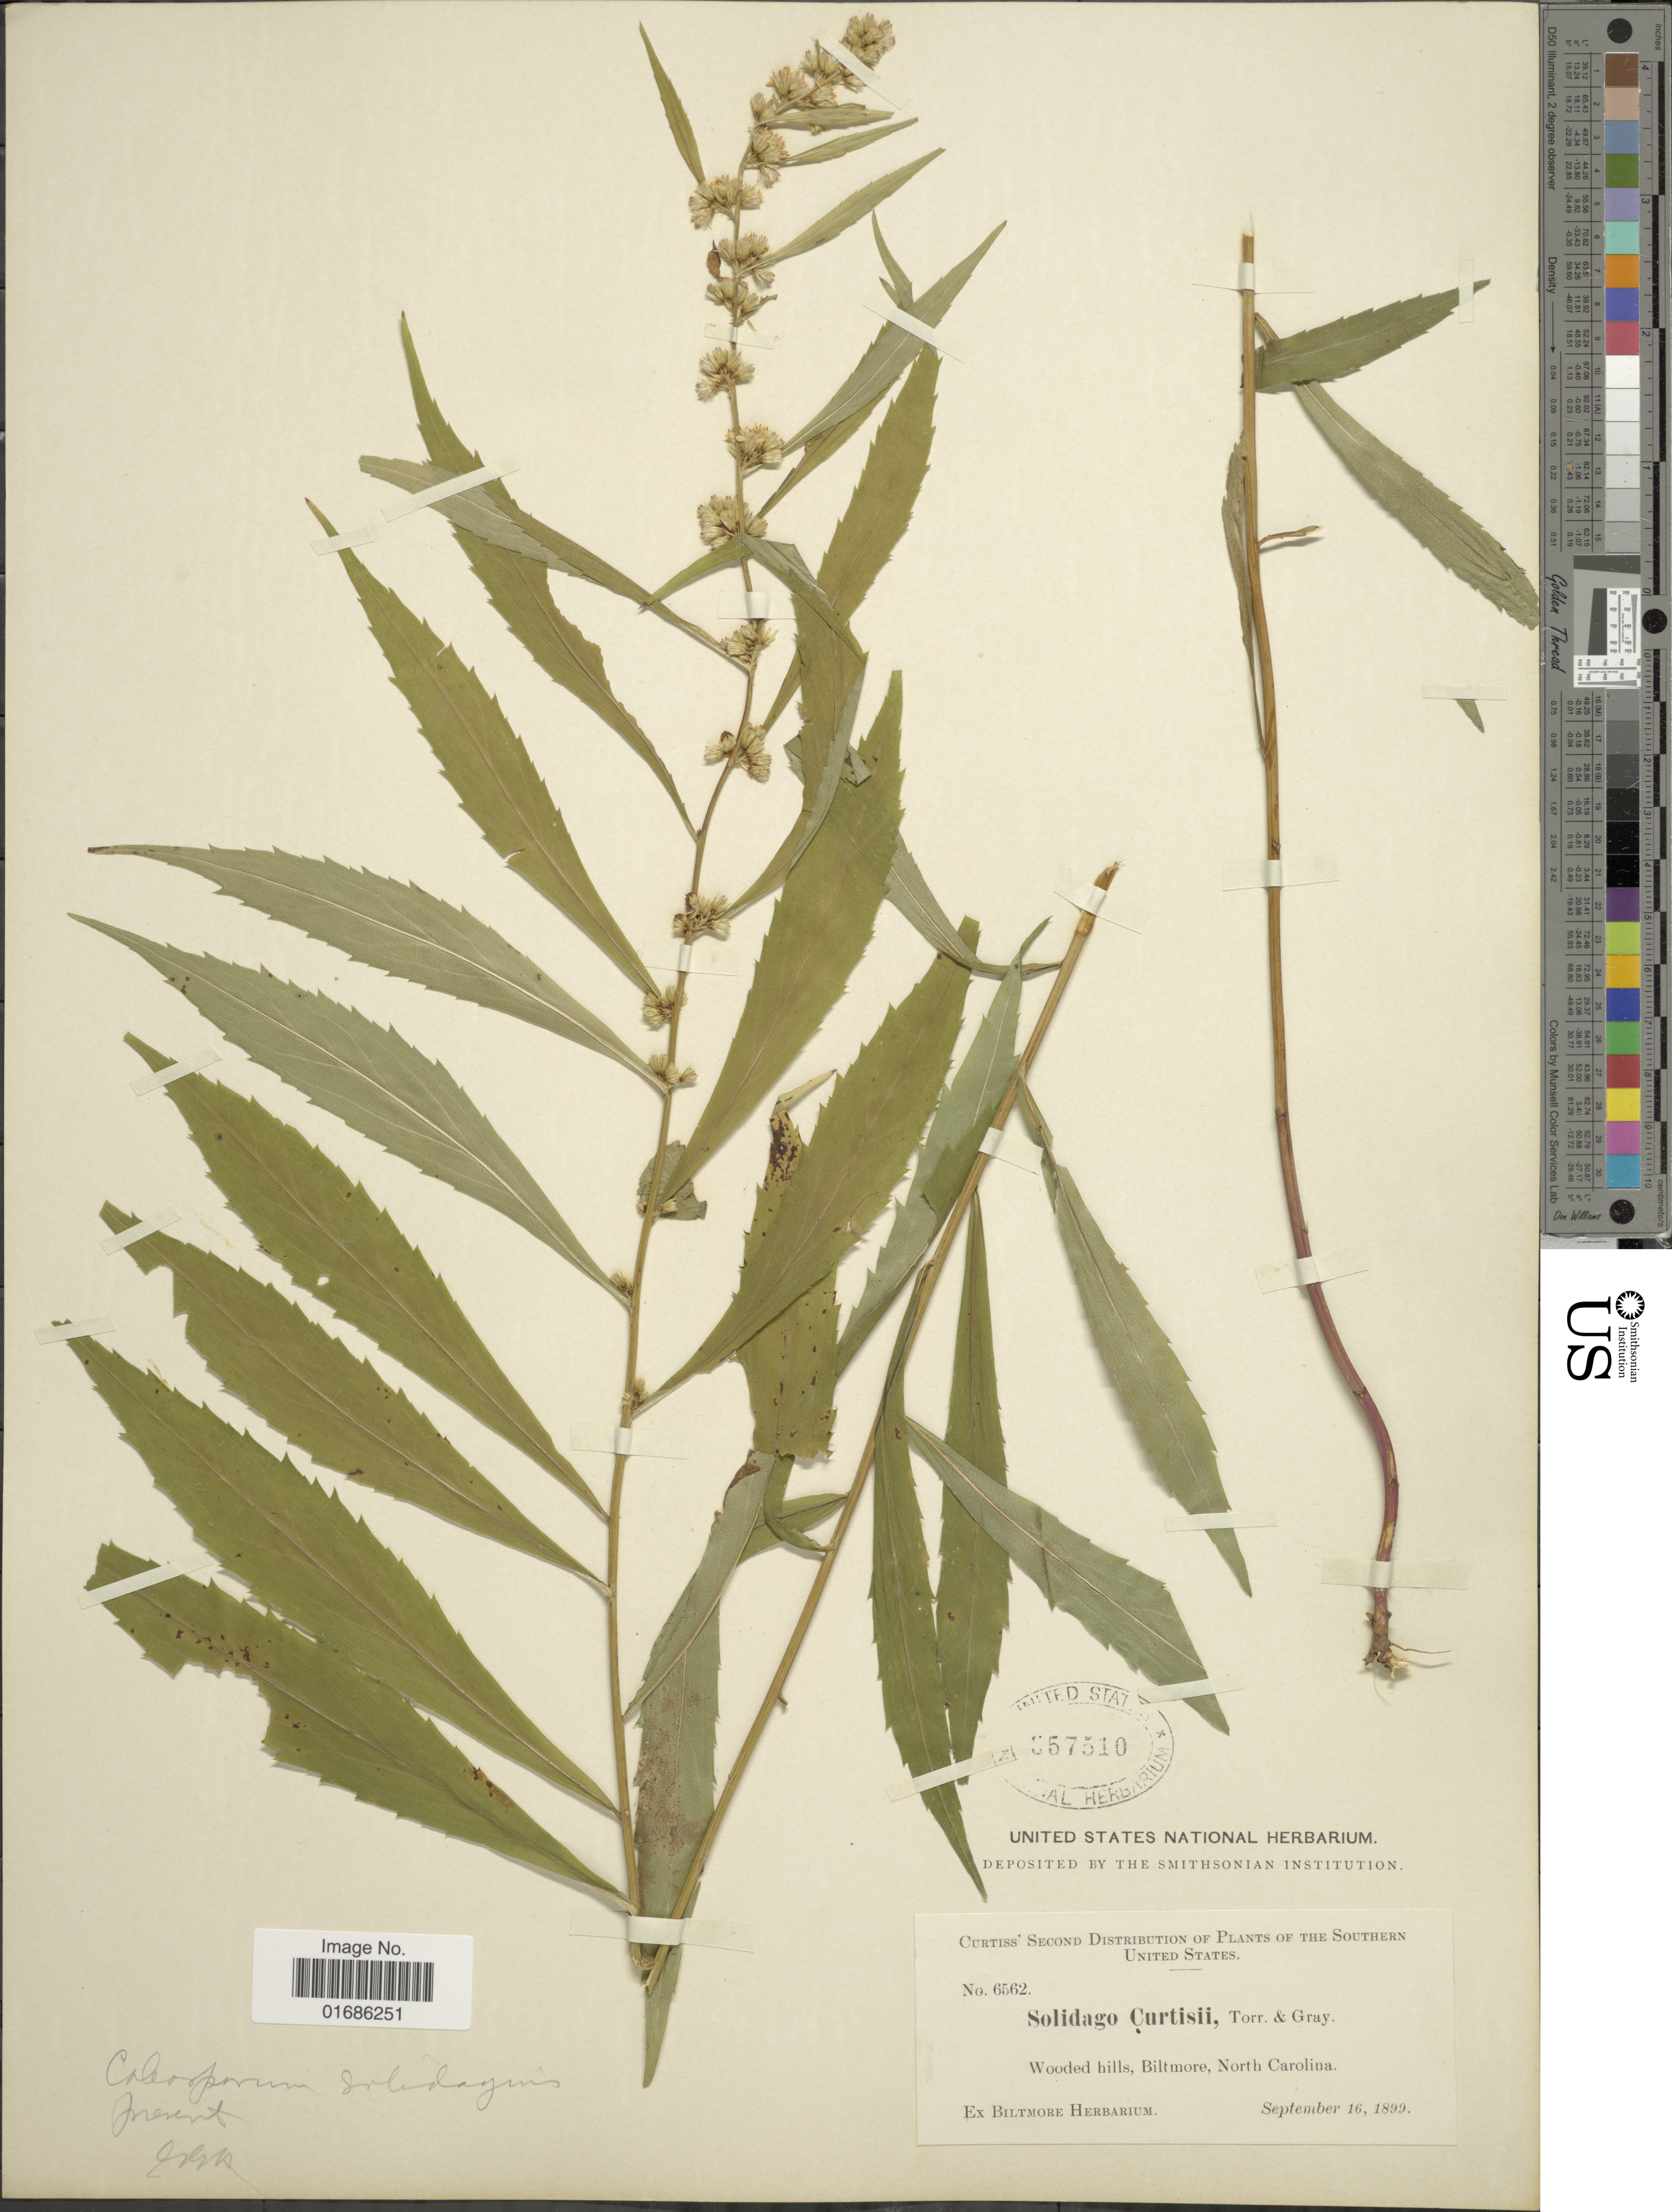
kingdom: Plantae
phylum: Tracheophyta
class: Magnoliopsida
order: Asterales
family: Asteraceae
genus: Solidago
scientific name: Solidago curtisii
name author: Torr. & A. Gray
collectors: ex herb. Biltmore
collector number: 6562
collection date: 1899-09-16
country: United States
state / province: North Carolina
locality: Wooded hills, Biltmore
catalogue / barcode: US 357510